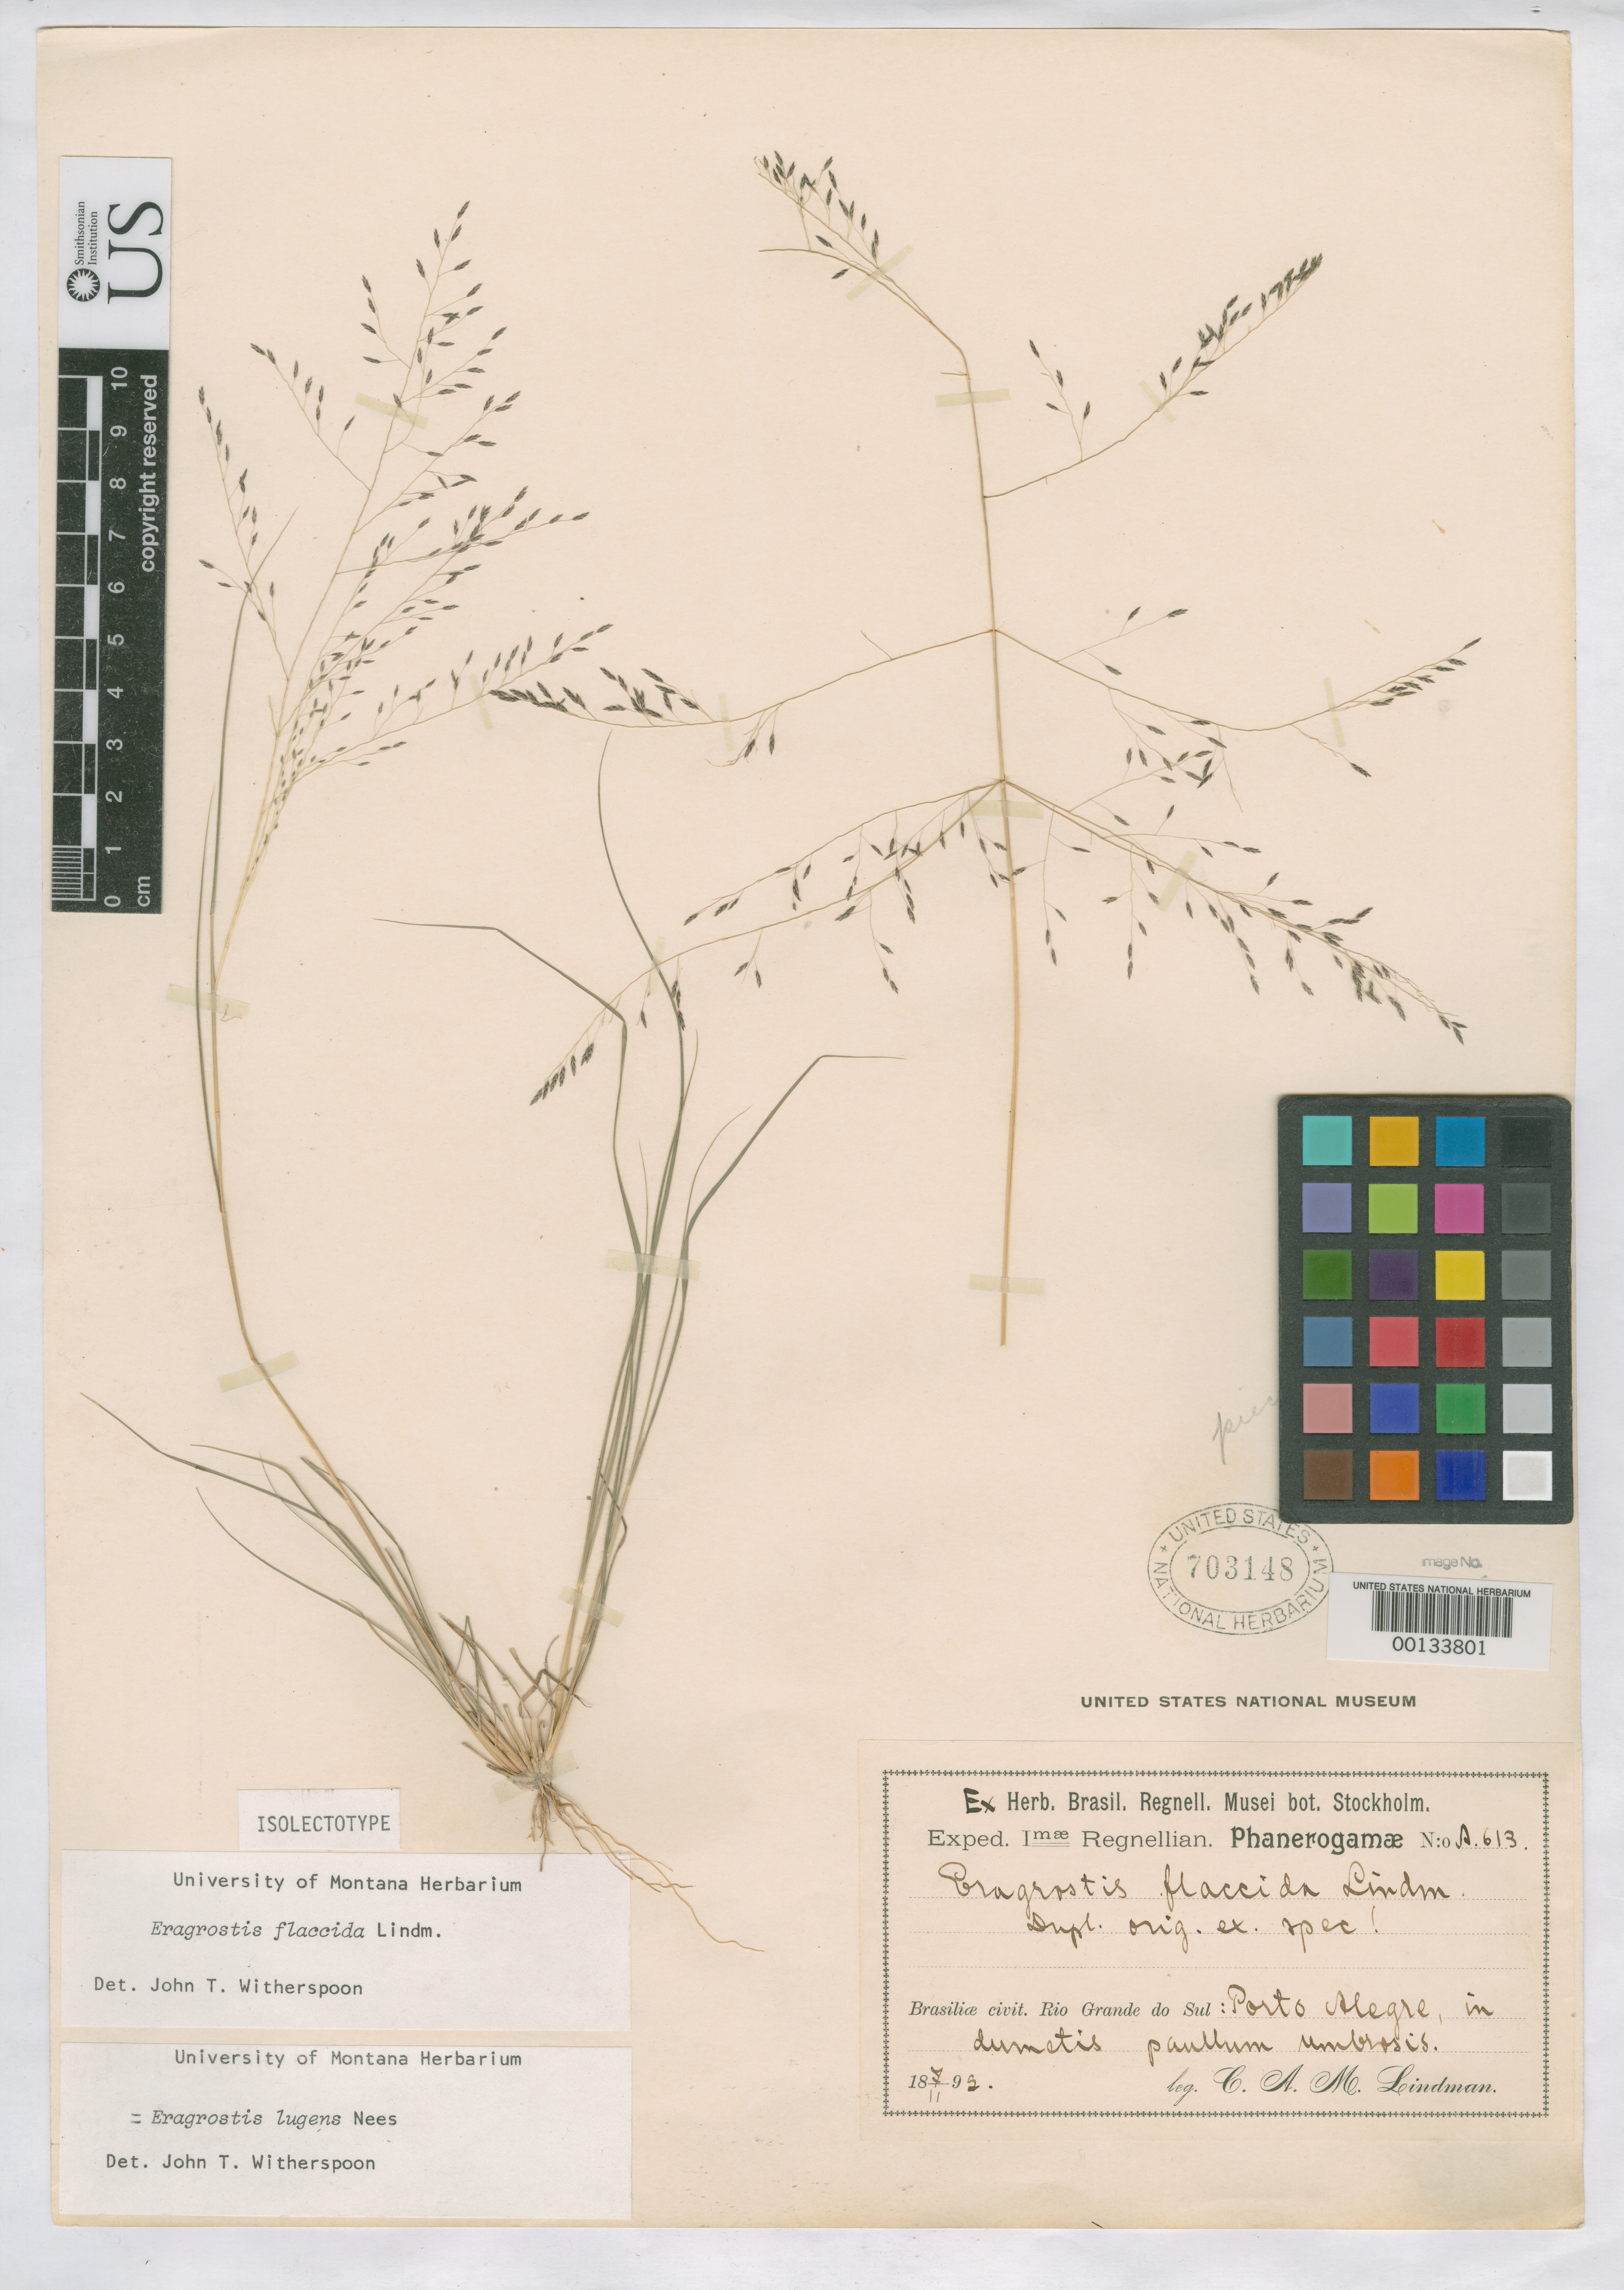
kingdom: Plantae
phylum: Tracheophyta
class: Liliopsida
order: Poales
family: Poaceae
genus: Eragrostis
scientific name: Eragrostis flaccida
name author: Lindm.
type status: Type Collection; Isolectotype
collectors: C. A. M. Lindman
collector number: A 613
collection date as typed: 07 Nov 1899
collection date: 1899-11-07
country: Brazil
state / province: Rio Grande do Sul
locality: Porto Alegre.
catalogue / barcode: US 703148